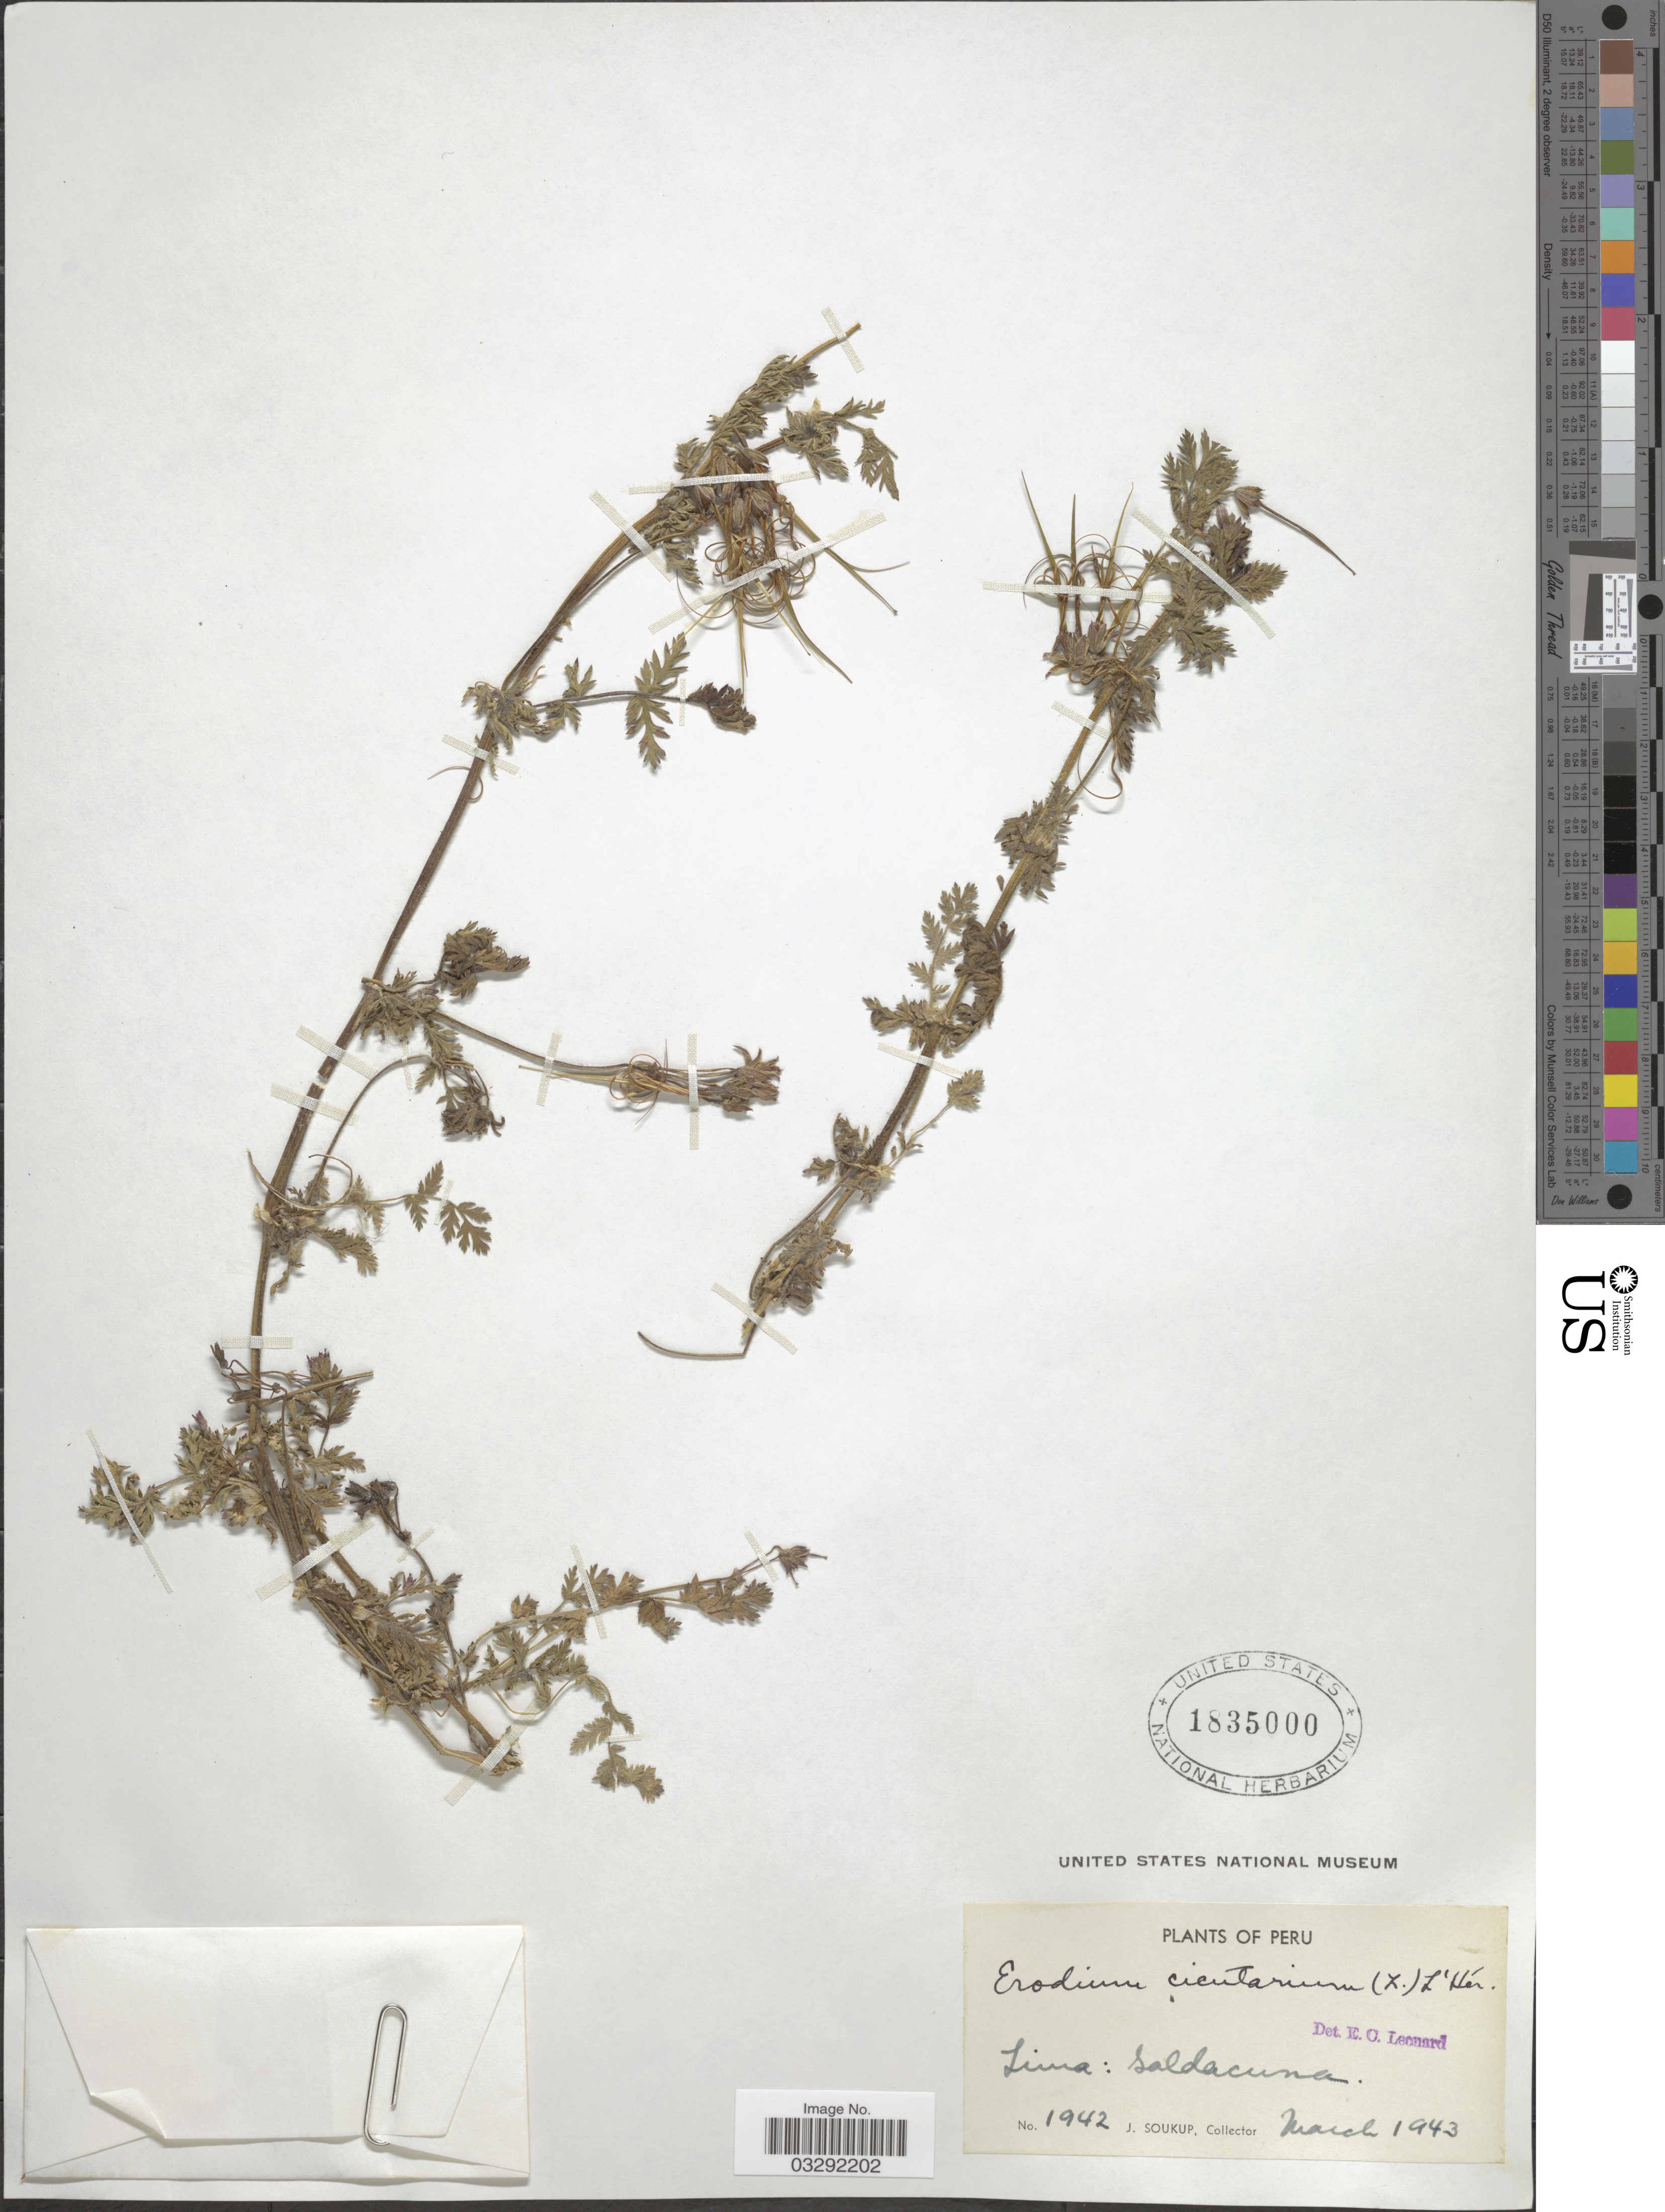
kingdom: Plantae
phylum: Tracheophyta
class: Magnoliopsida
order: Geraniales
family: Geraniaceae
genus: Erodium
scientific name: Erodium cicutarium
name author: (L.) L'Hér.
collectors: J. Soukup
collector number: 1942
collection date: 1943-03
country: Peru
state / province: Lima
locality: Saldacuna.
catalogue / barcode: US 1835000